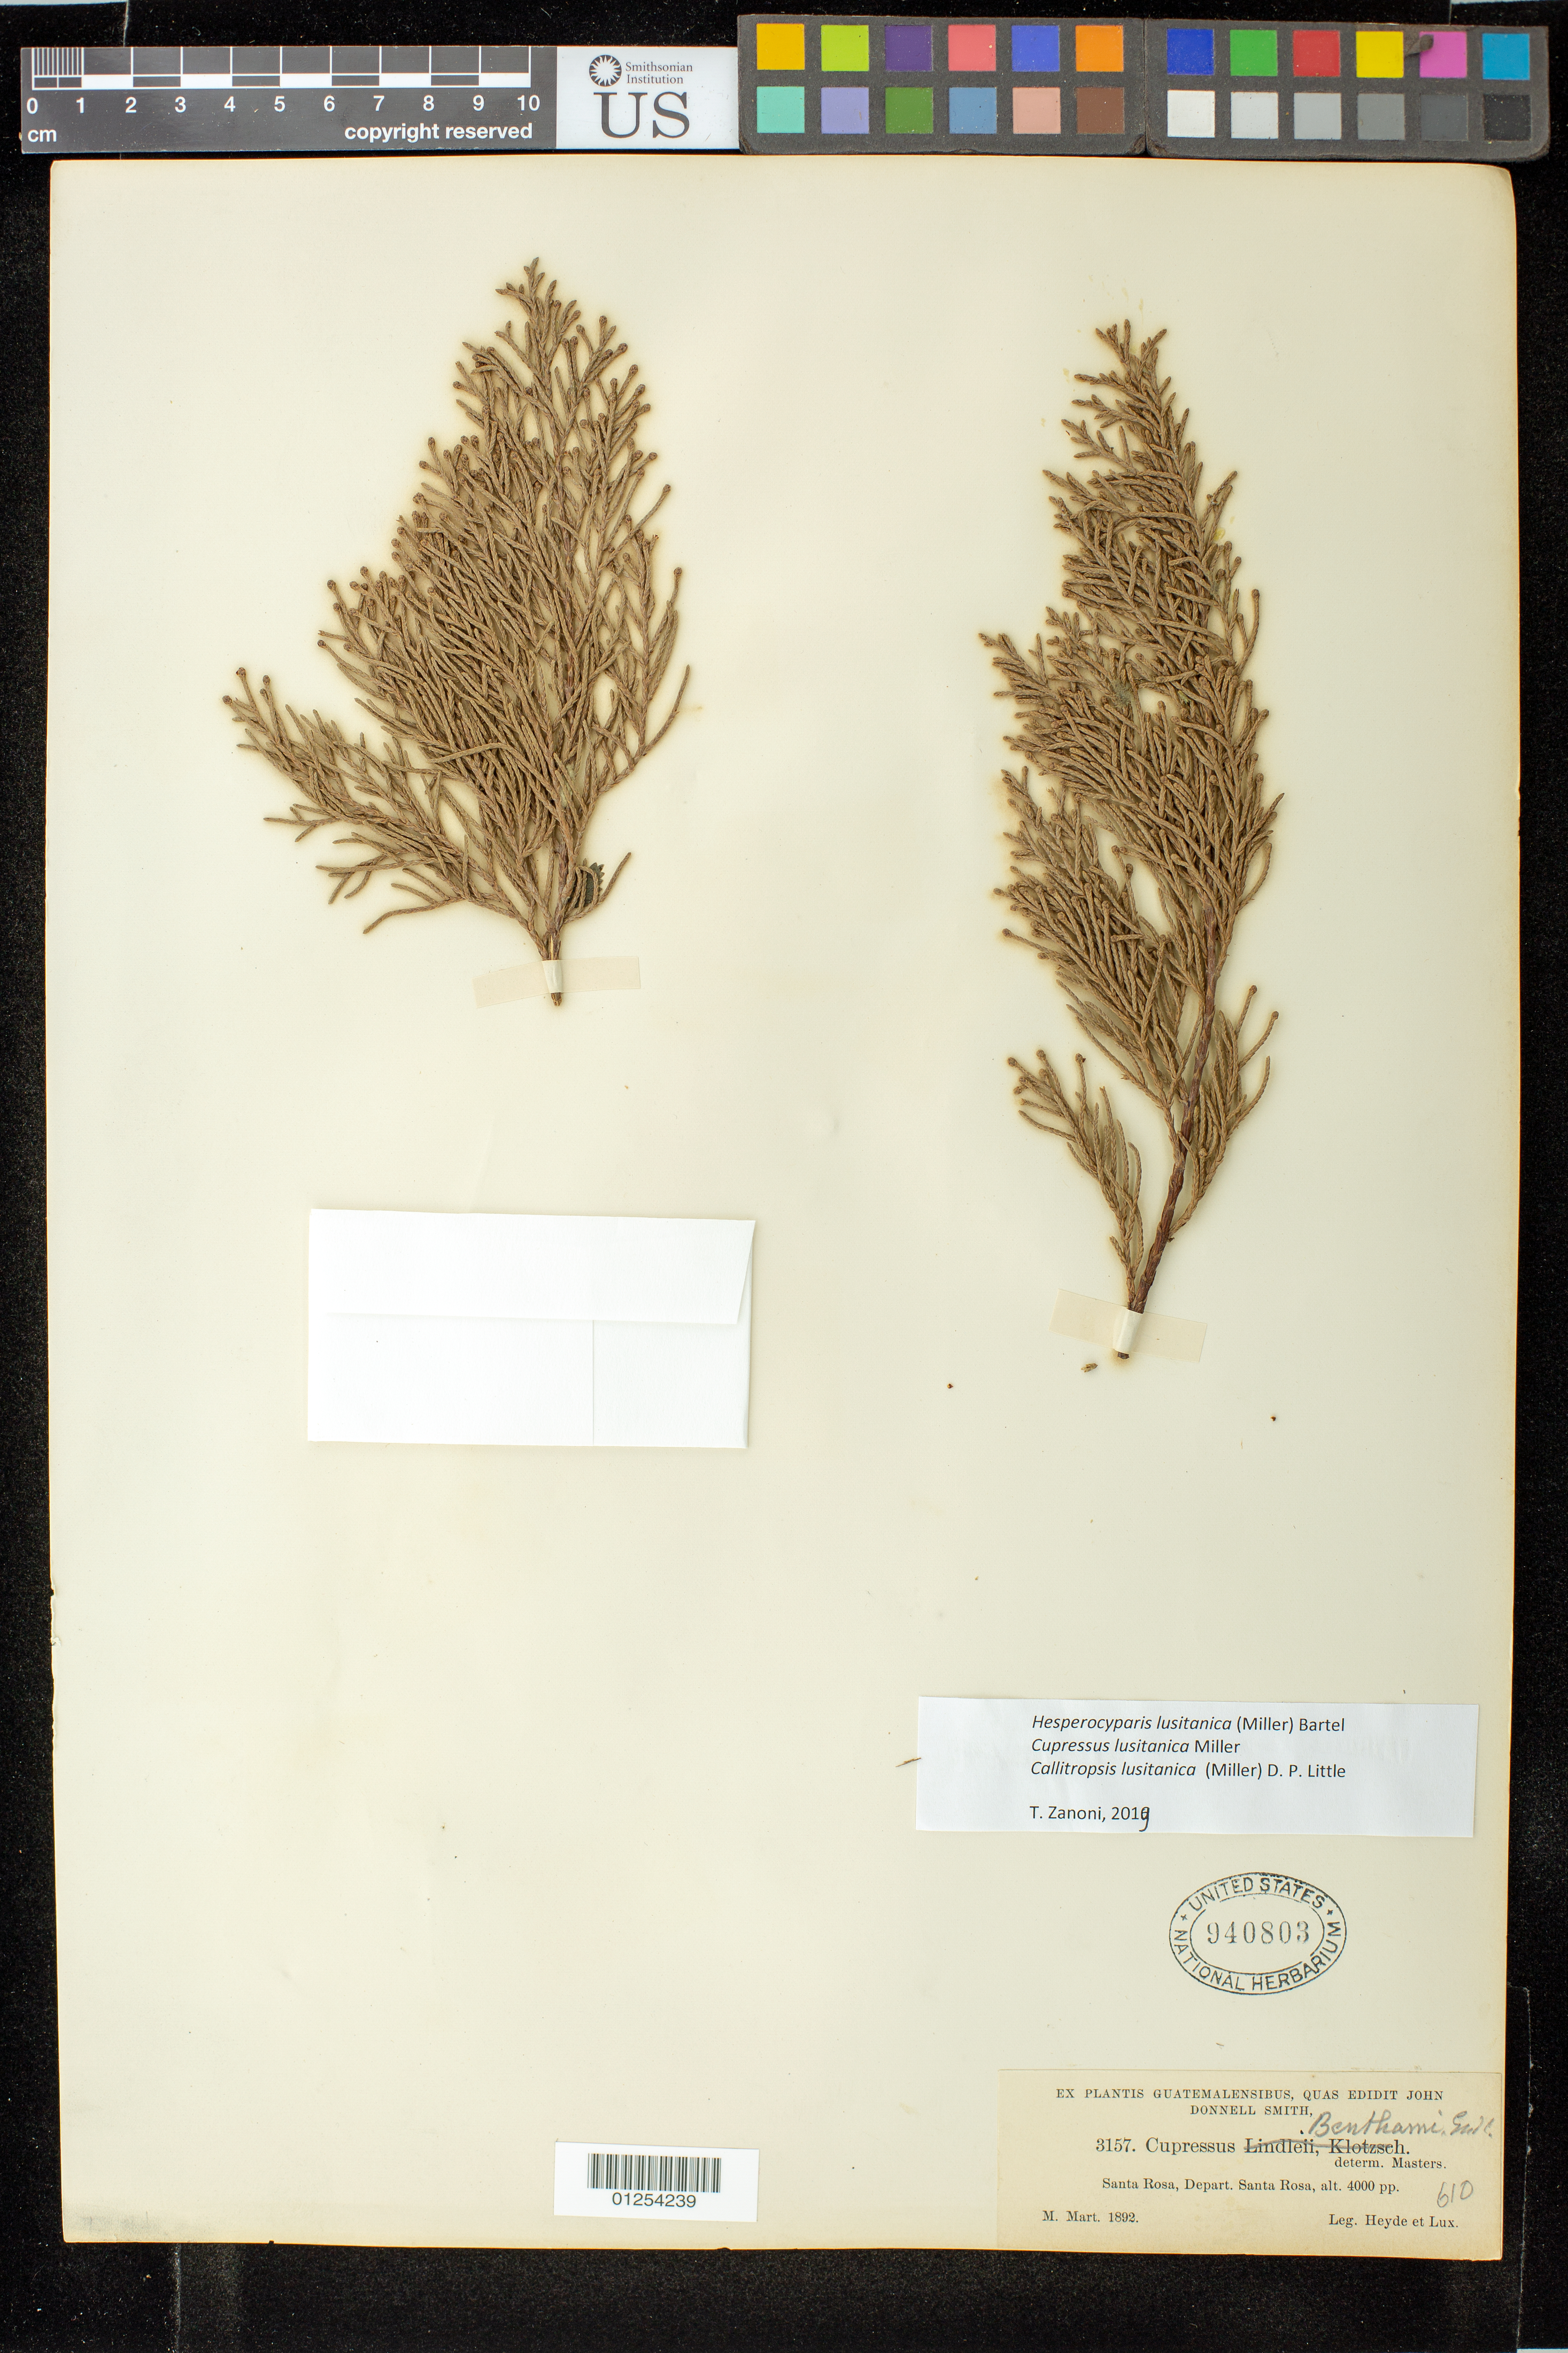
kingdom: Plantae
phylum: Tracheophyta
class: Pinopsida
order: Pinales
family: Cupressaceae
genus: Hesperocyparis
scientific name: Hesperocyparis lusitanica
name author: (Miller) Bartel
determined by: Zanoni, T. A., (NY), New York Botanical Garden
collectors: E. T. Heyde, E. Lux & M. Mart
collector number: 610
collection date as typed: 1892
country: Guatemala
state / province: Santa Rosa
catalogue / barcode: US 940803